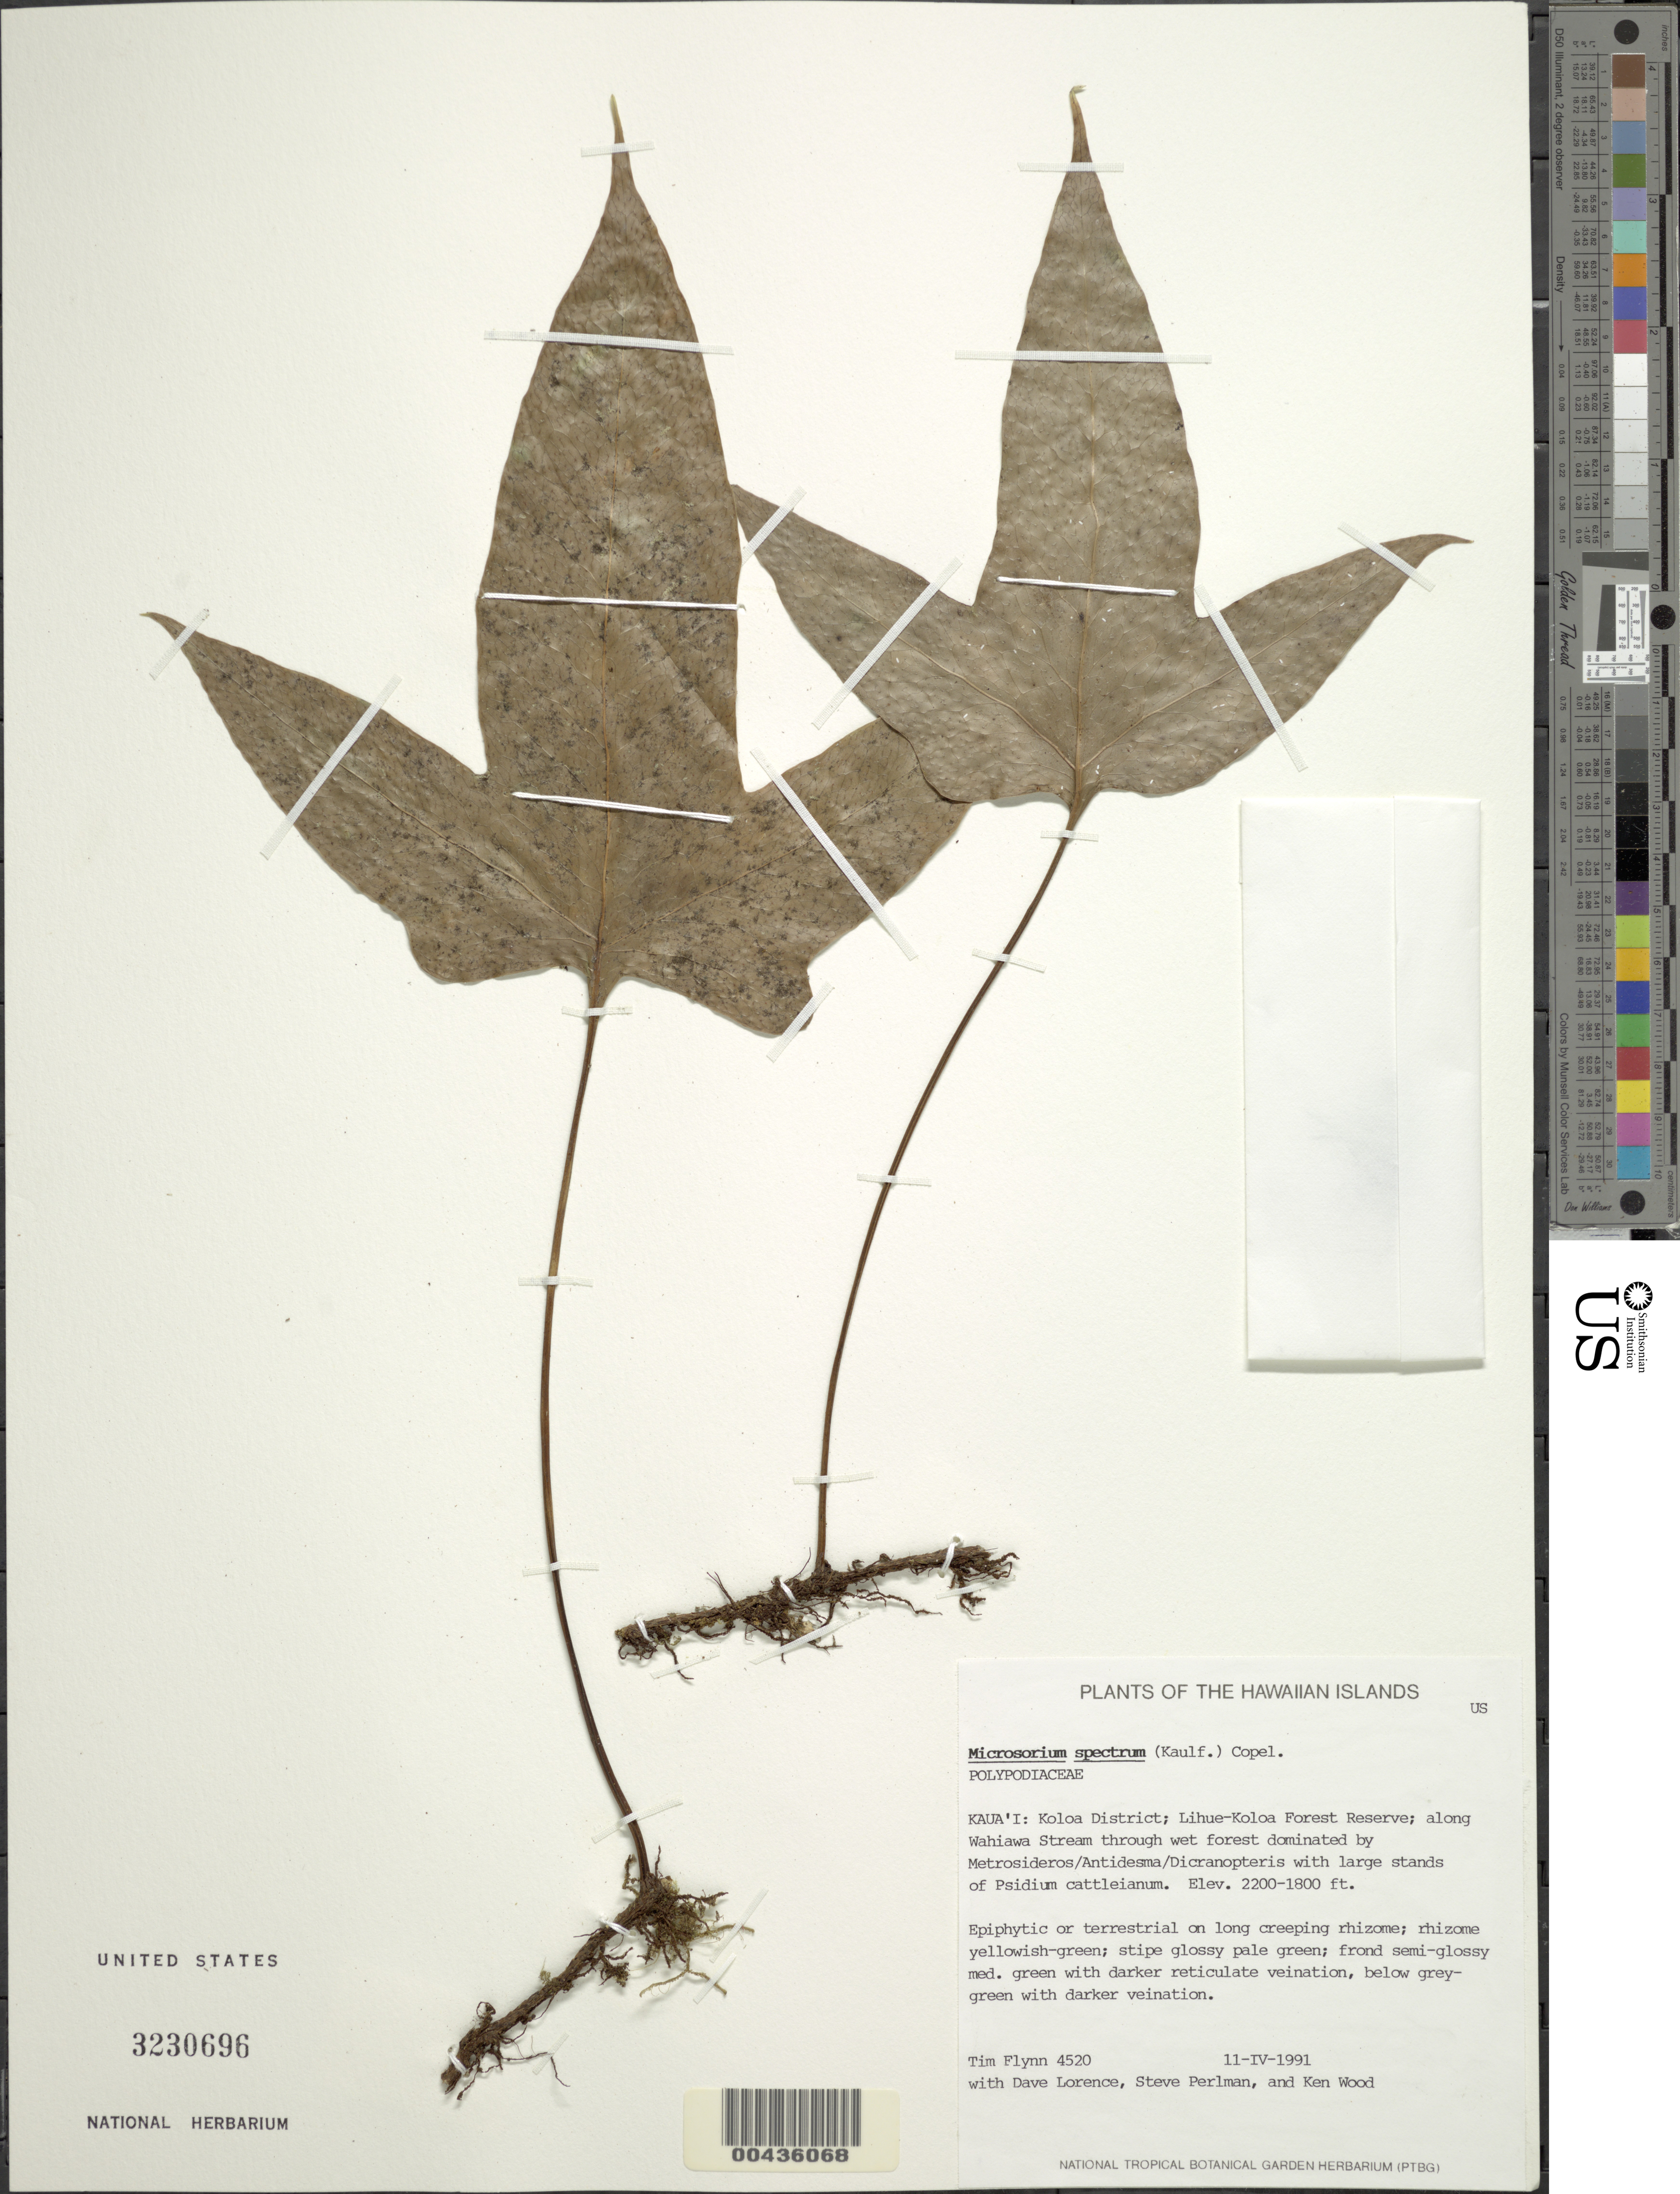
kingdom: Plantae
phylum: Tracheophyta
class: Polypodiopsida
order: Polypodiales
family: Polypodiaceae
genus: Microsorum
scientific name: Microsorum spectrum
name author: (Kaulf.) Copel.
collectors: T. W. Flynn, D. Lorence, S. P. Perlman & K. Wood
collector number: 4520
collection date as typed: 11 Apr 1991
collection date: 1991-04-11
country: United States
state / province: Hawaii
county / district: Kauai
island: Kaua'i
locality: Koloa District; Lihue-Koloa Forest Reserve, along Wahiawa Stream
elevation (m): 671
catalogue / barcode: US 3230696